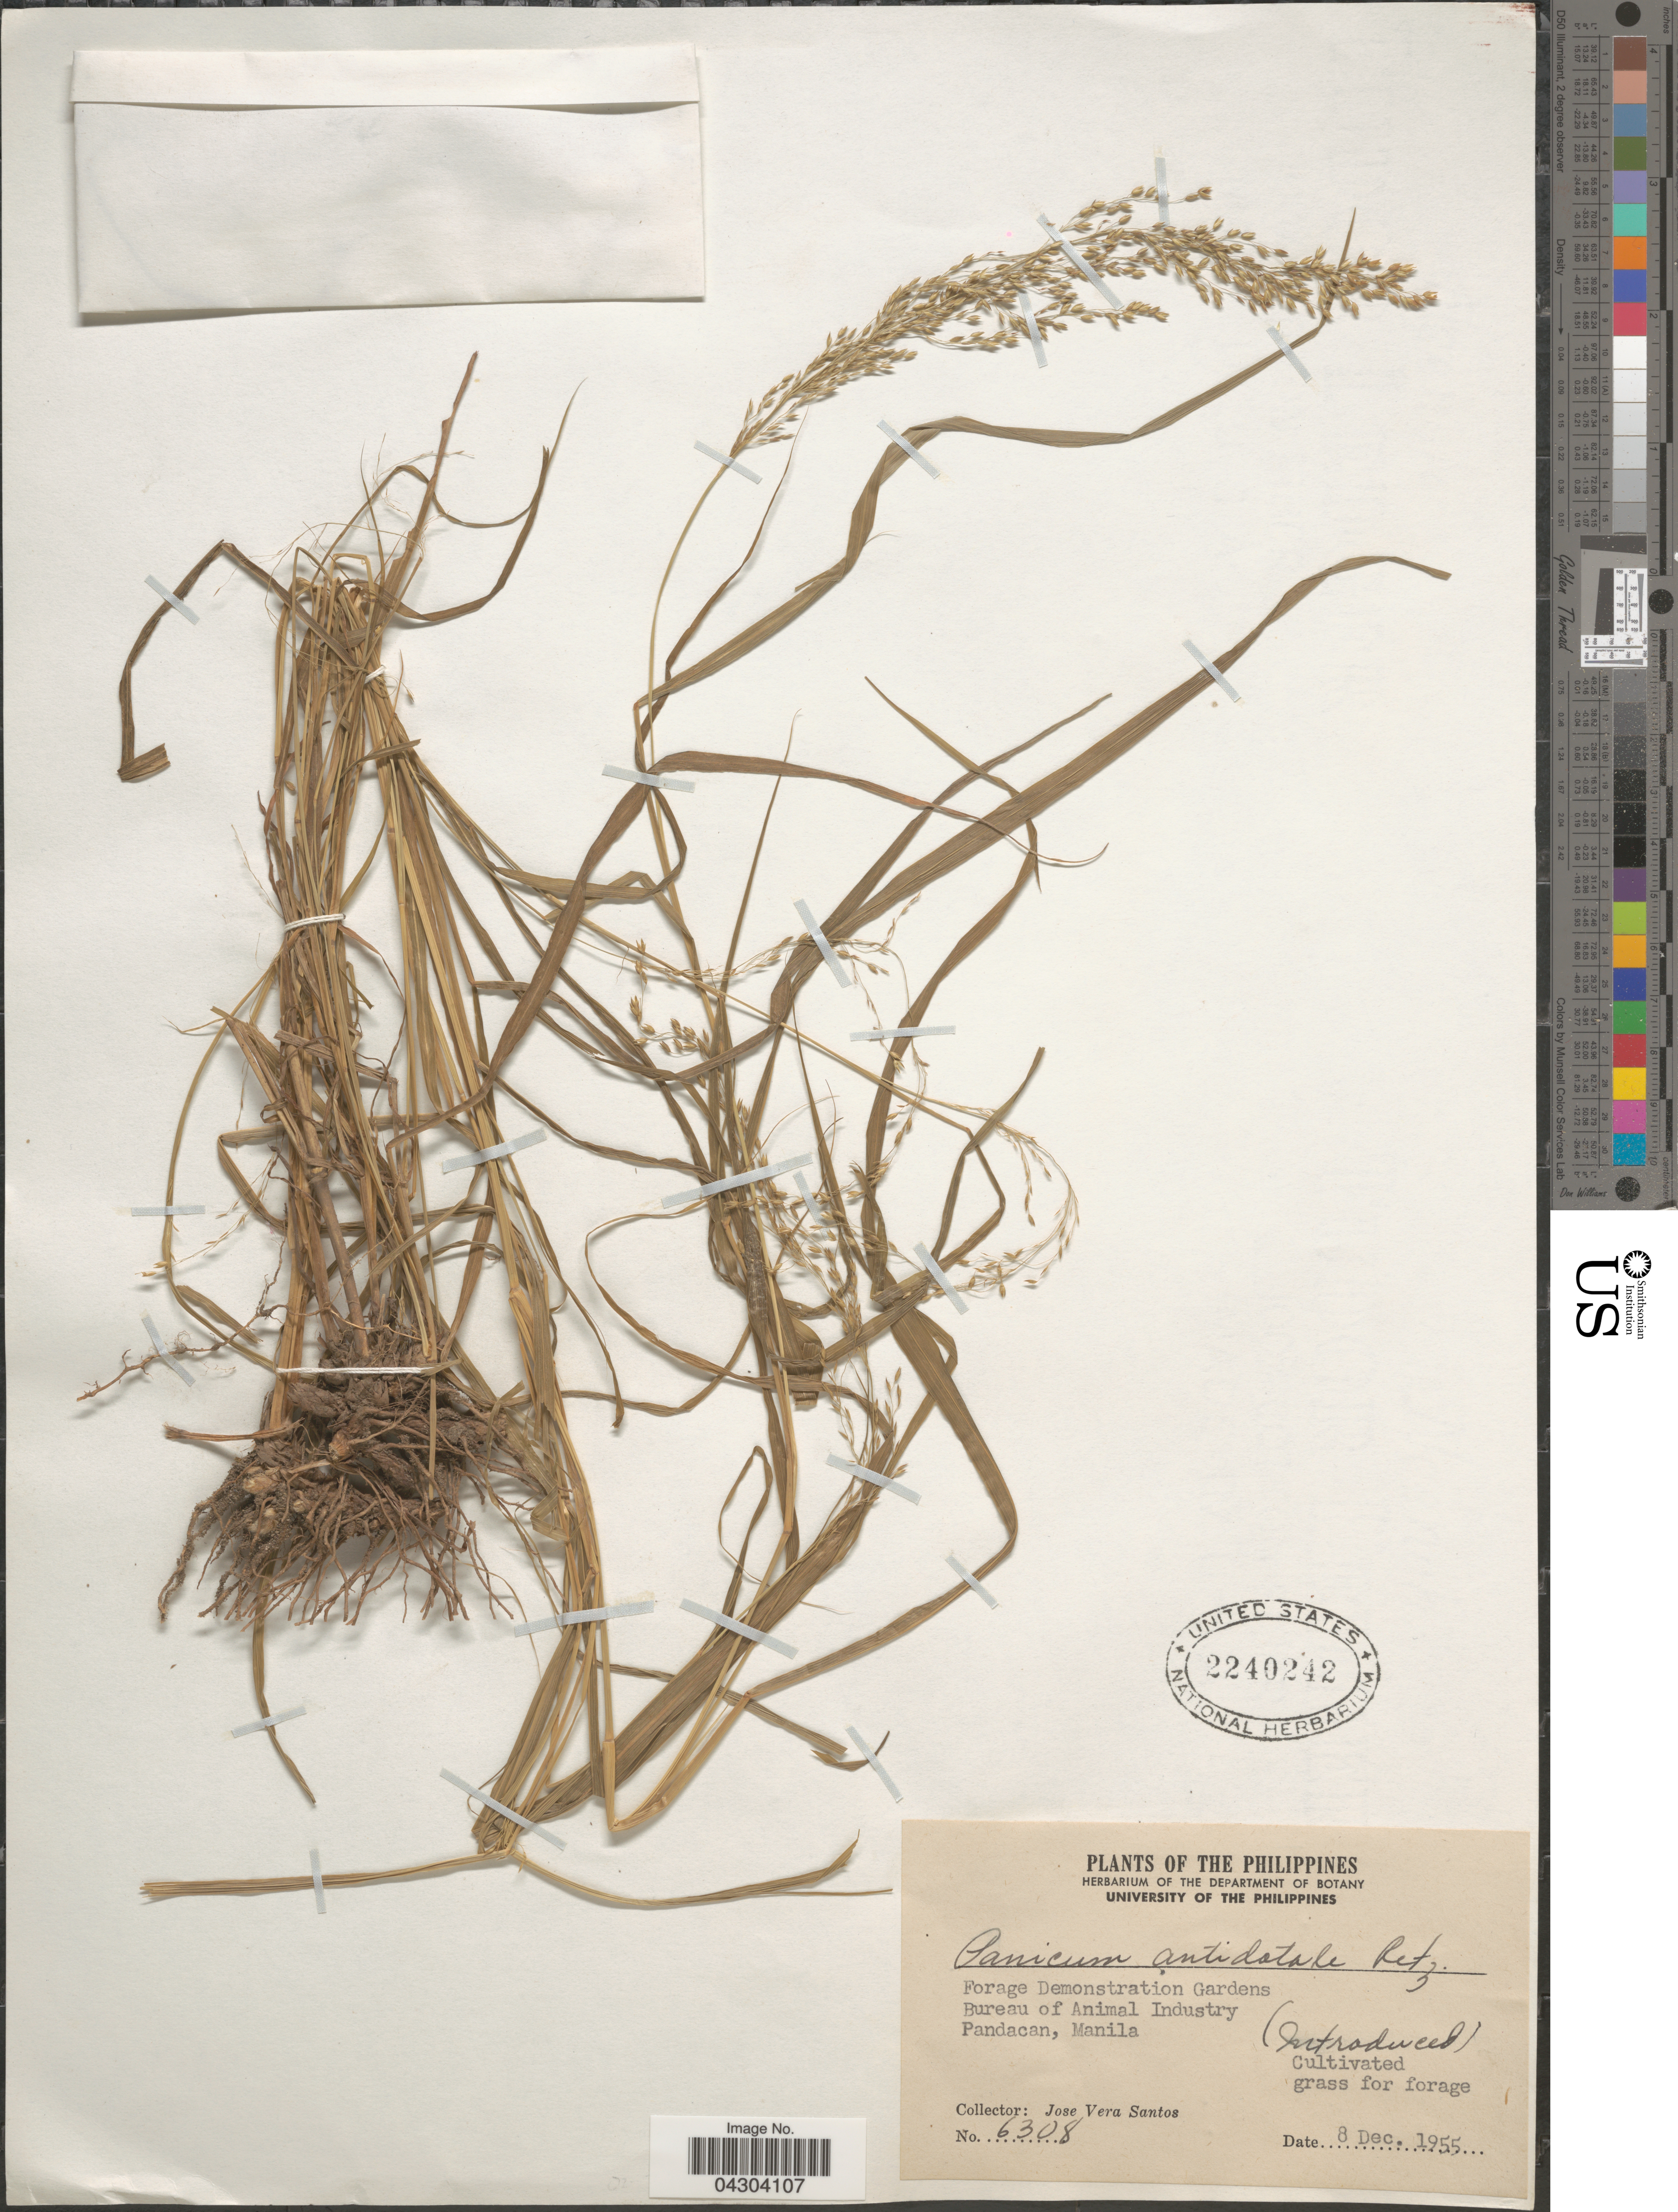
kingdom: Plantae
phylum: Tracheophyta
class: Liliopsida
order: Poales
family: Poaceae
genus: Panicum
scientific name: Panicum antidotale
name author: Retz.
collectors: J. Vera Santos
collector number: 6308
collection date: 1955-12-08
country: Philippines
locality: Forage Demonstration Gardens. Bureau of Animal Industry. Pandacan, Manila.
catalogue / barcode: US 2240242